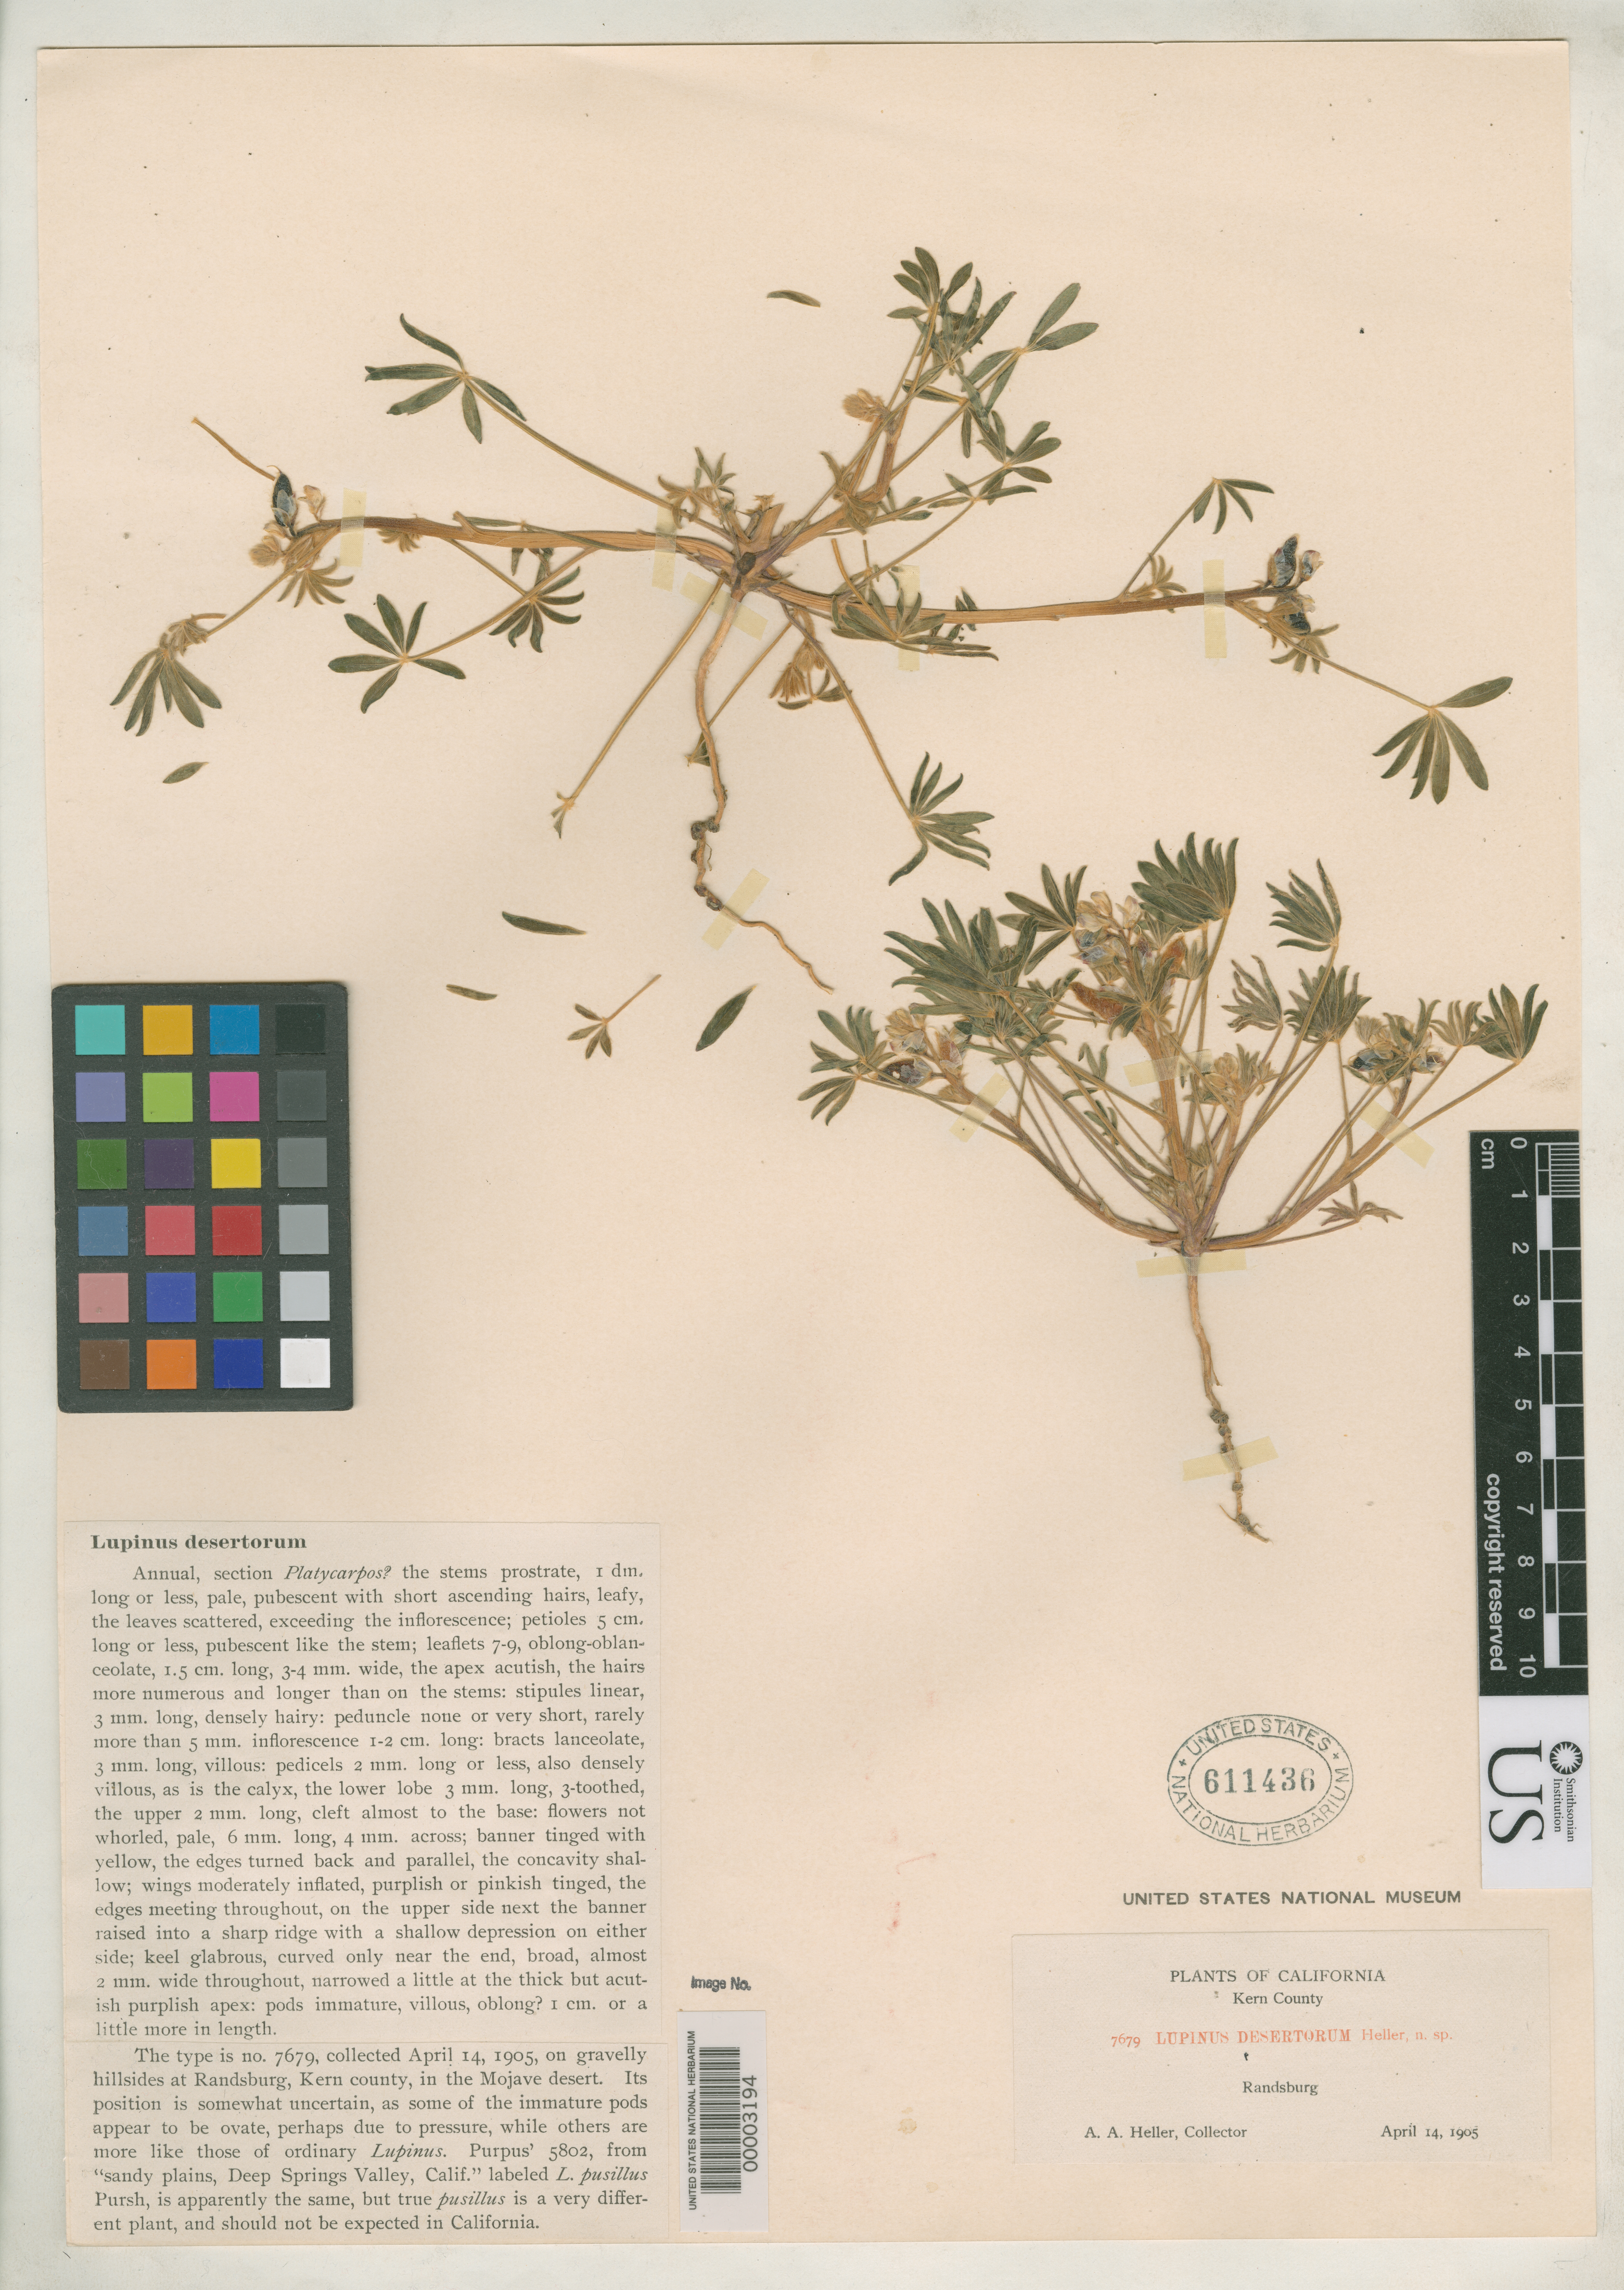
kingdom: Plantae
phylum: Tracheophyta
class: Magnoliopsida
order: Fabales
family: Fabaceae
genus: Lupinus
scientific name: Lupinus desertorum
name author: A. Heller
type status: Isotype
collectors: A. A. Heller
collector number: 7679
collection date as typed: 14 Apr 1905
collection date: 1905-04-14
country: United States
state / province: California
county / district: Kern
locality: Mojave Desert, Randsburg.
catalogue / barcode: US 611436